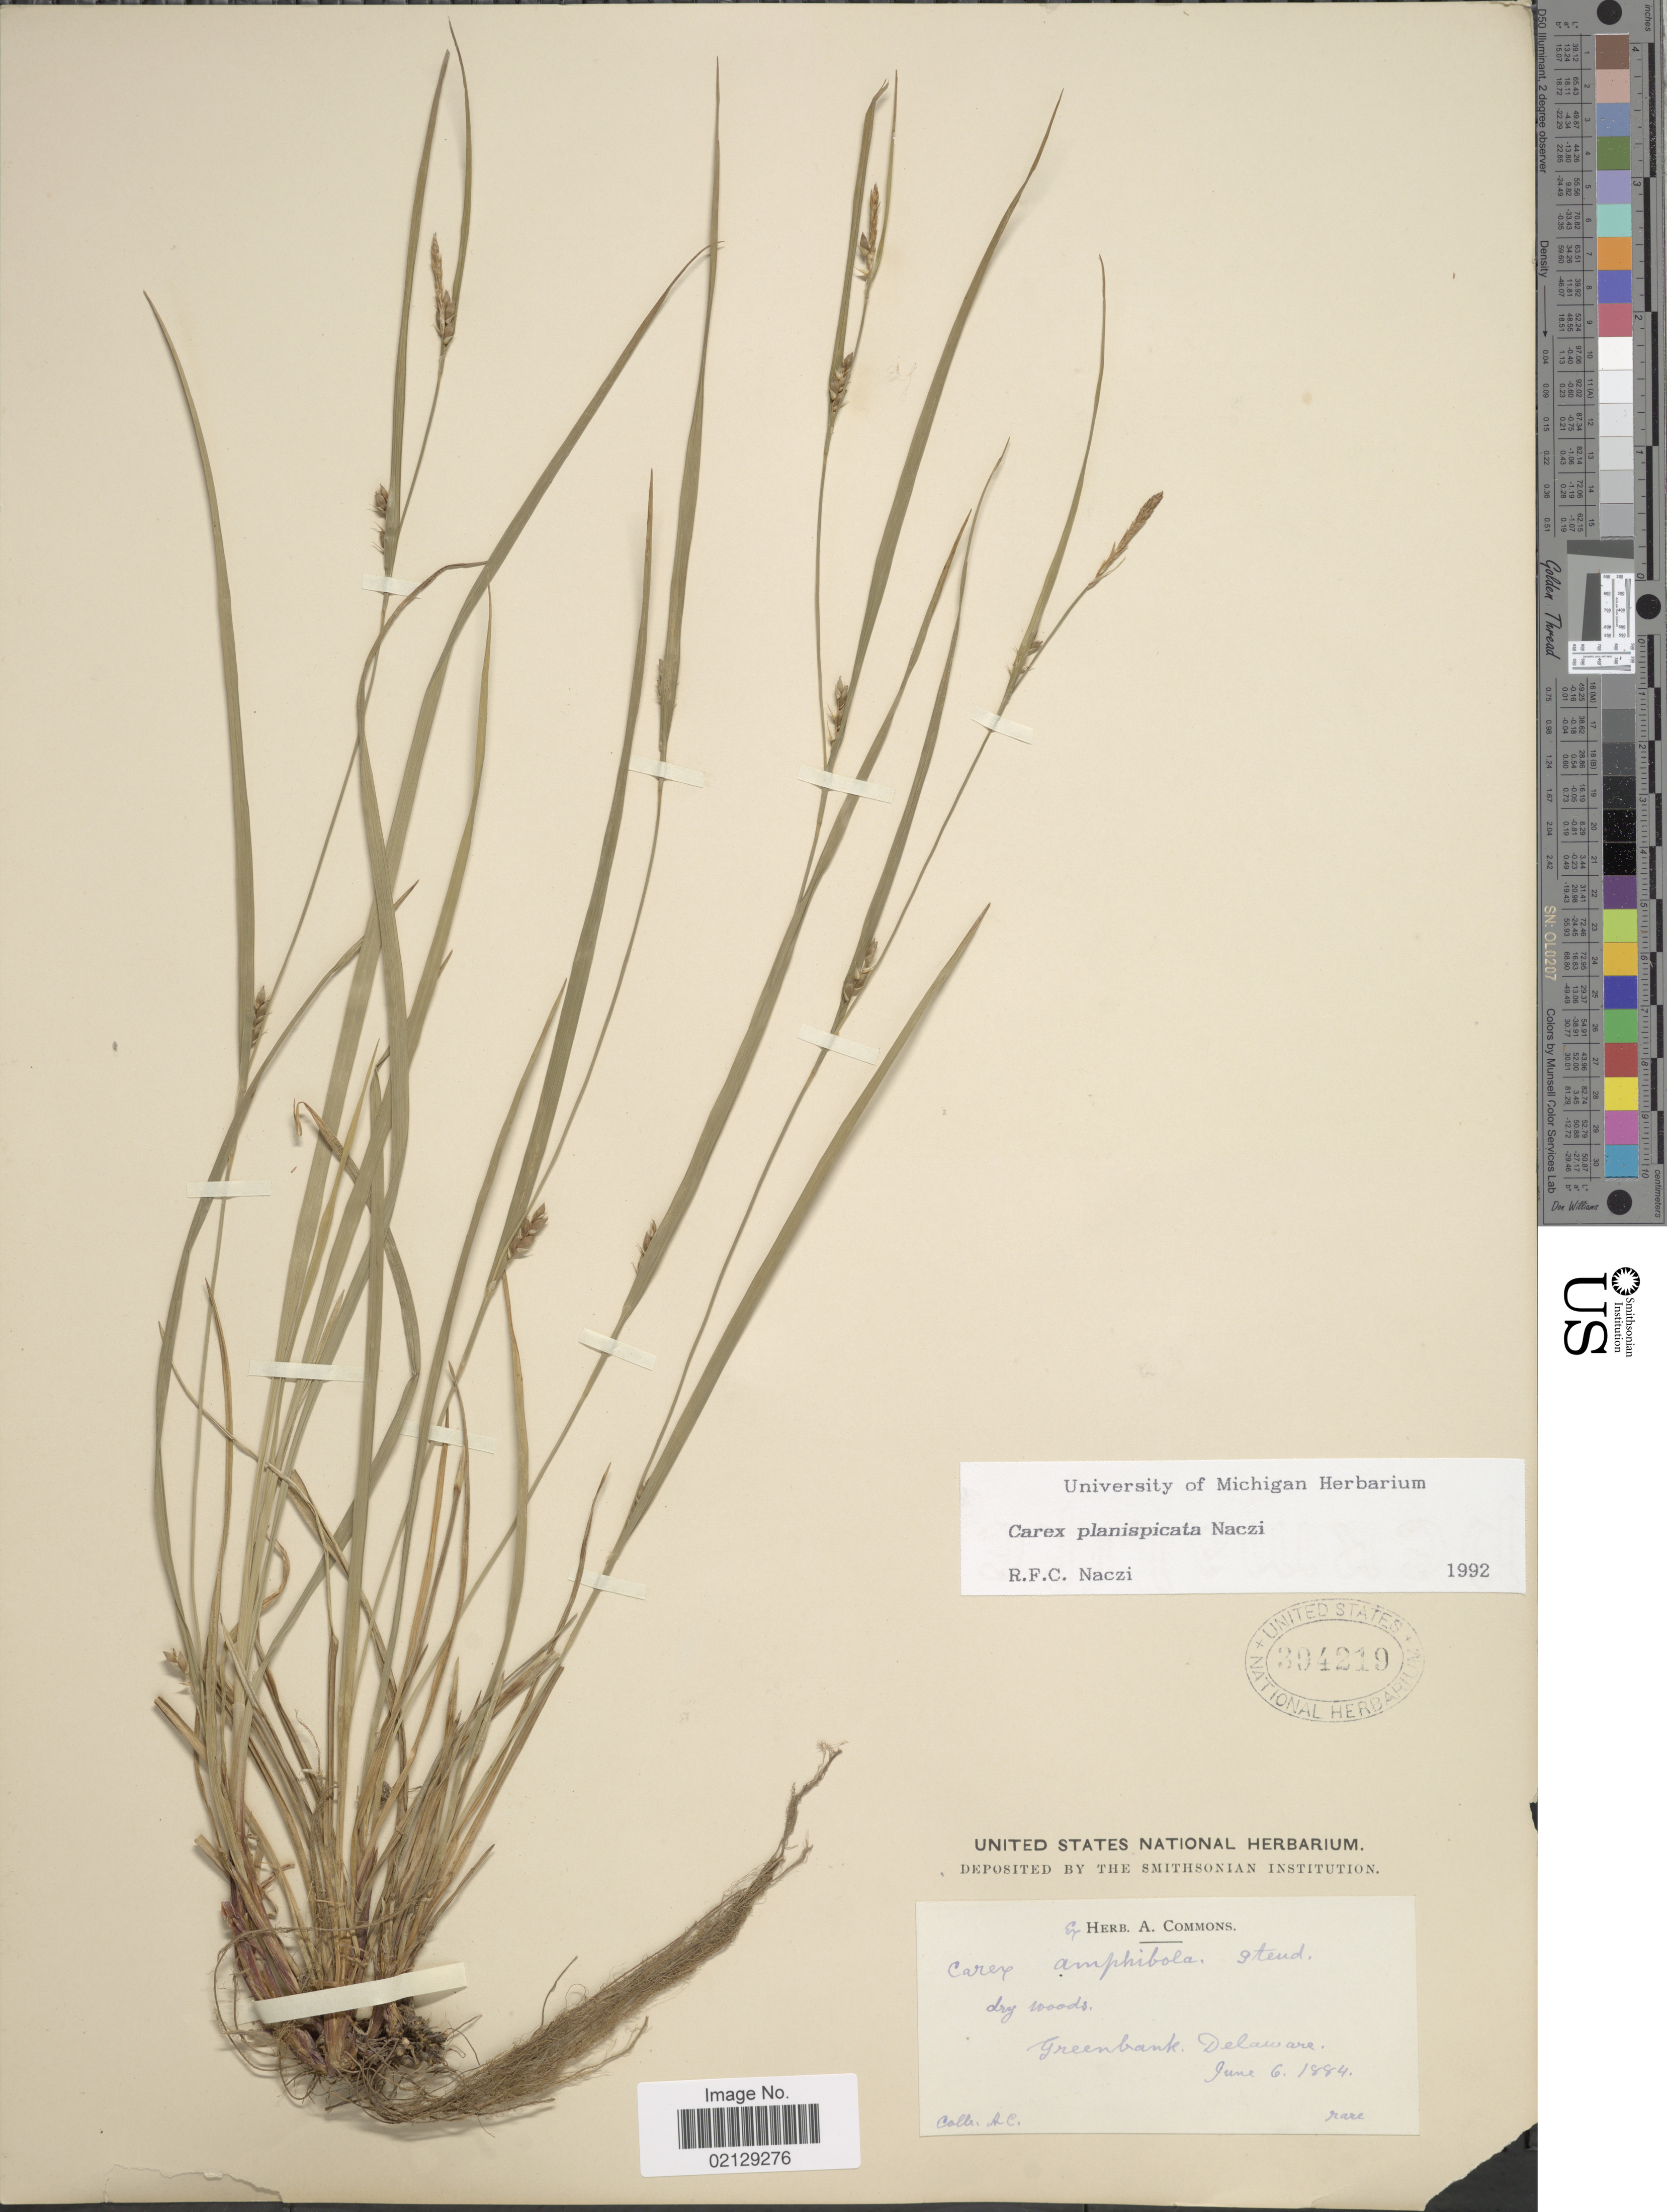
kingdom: Plantae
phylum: Tracheophyta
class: Liliopsida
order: Poales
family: Cyperaceae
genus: Carex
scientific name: Carex planispicata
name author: Naczi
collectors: A. Commons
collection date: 1884-06-06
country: United States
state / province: Delaware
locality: Greenbank, Delaware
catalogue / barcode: US 394219